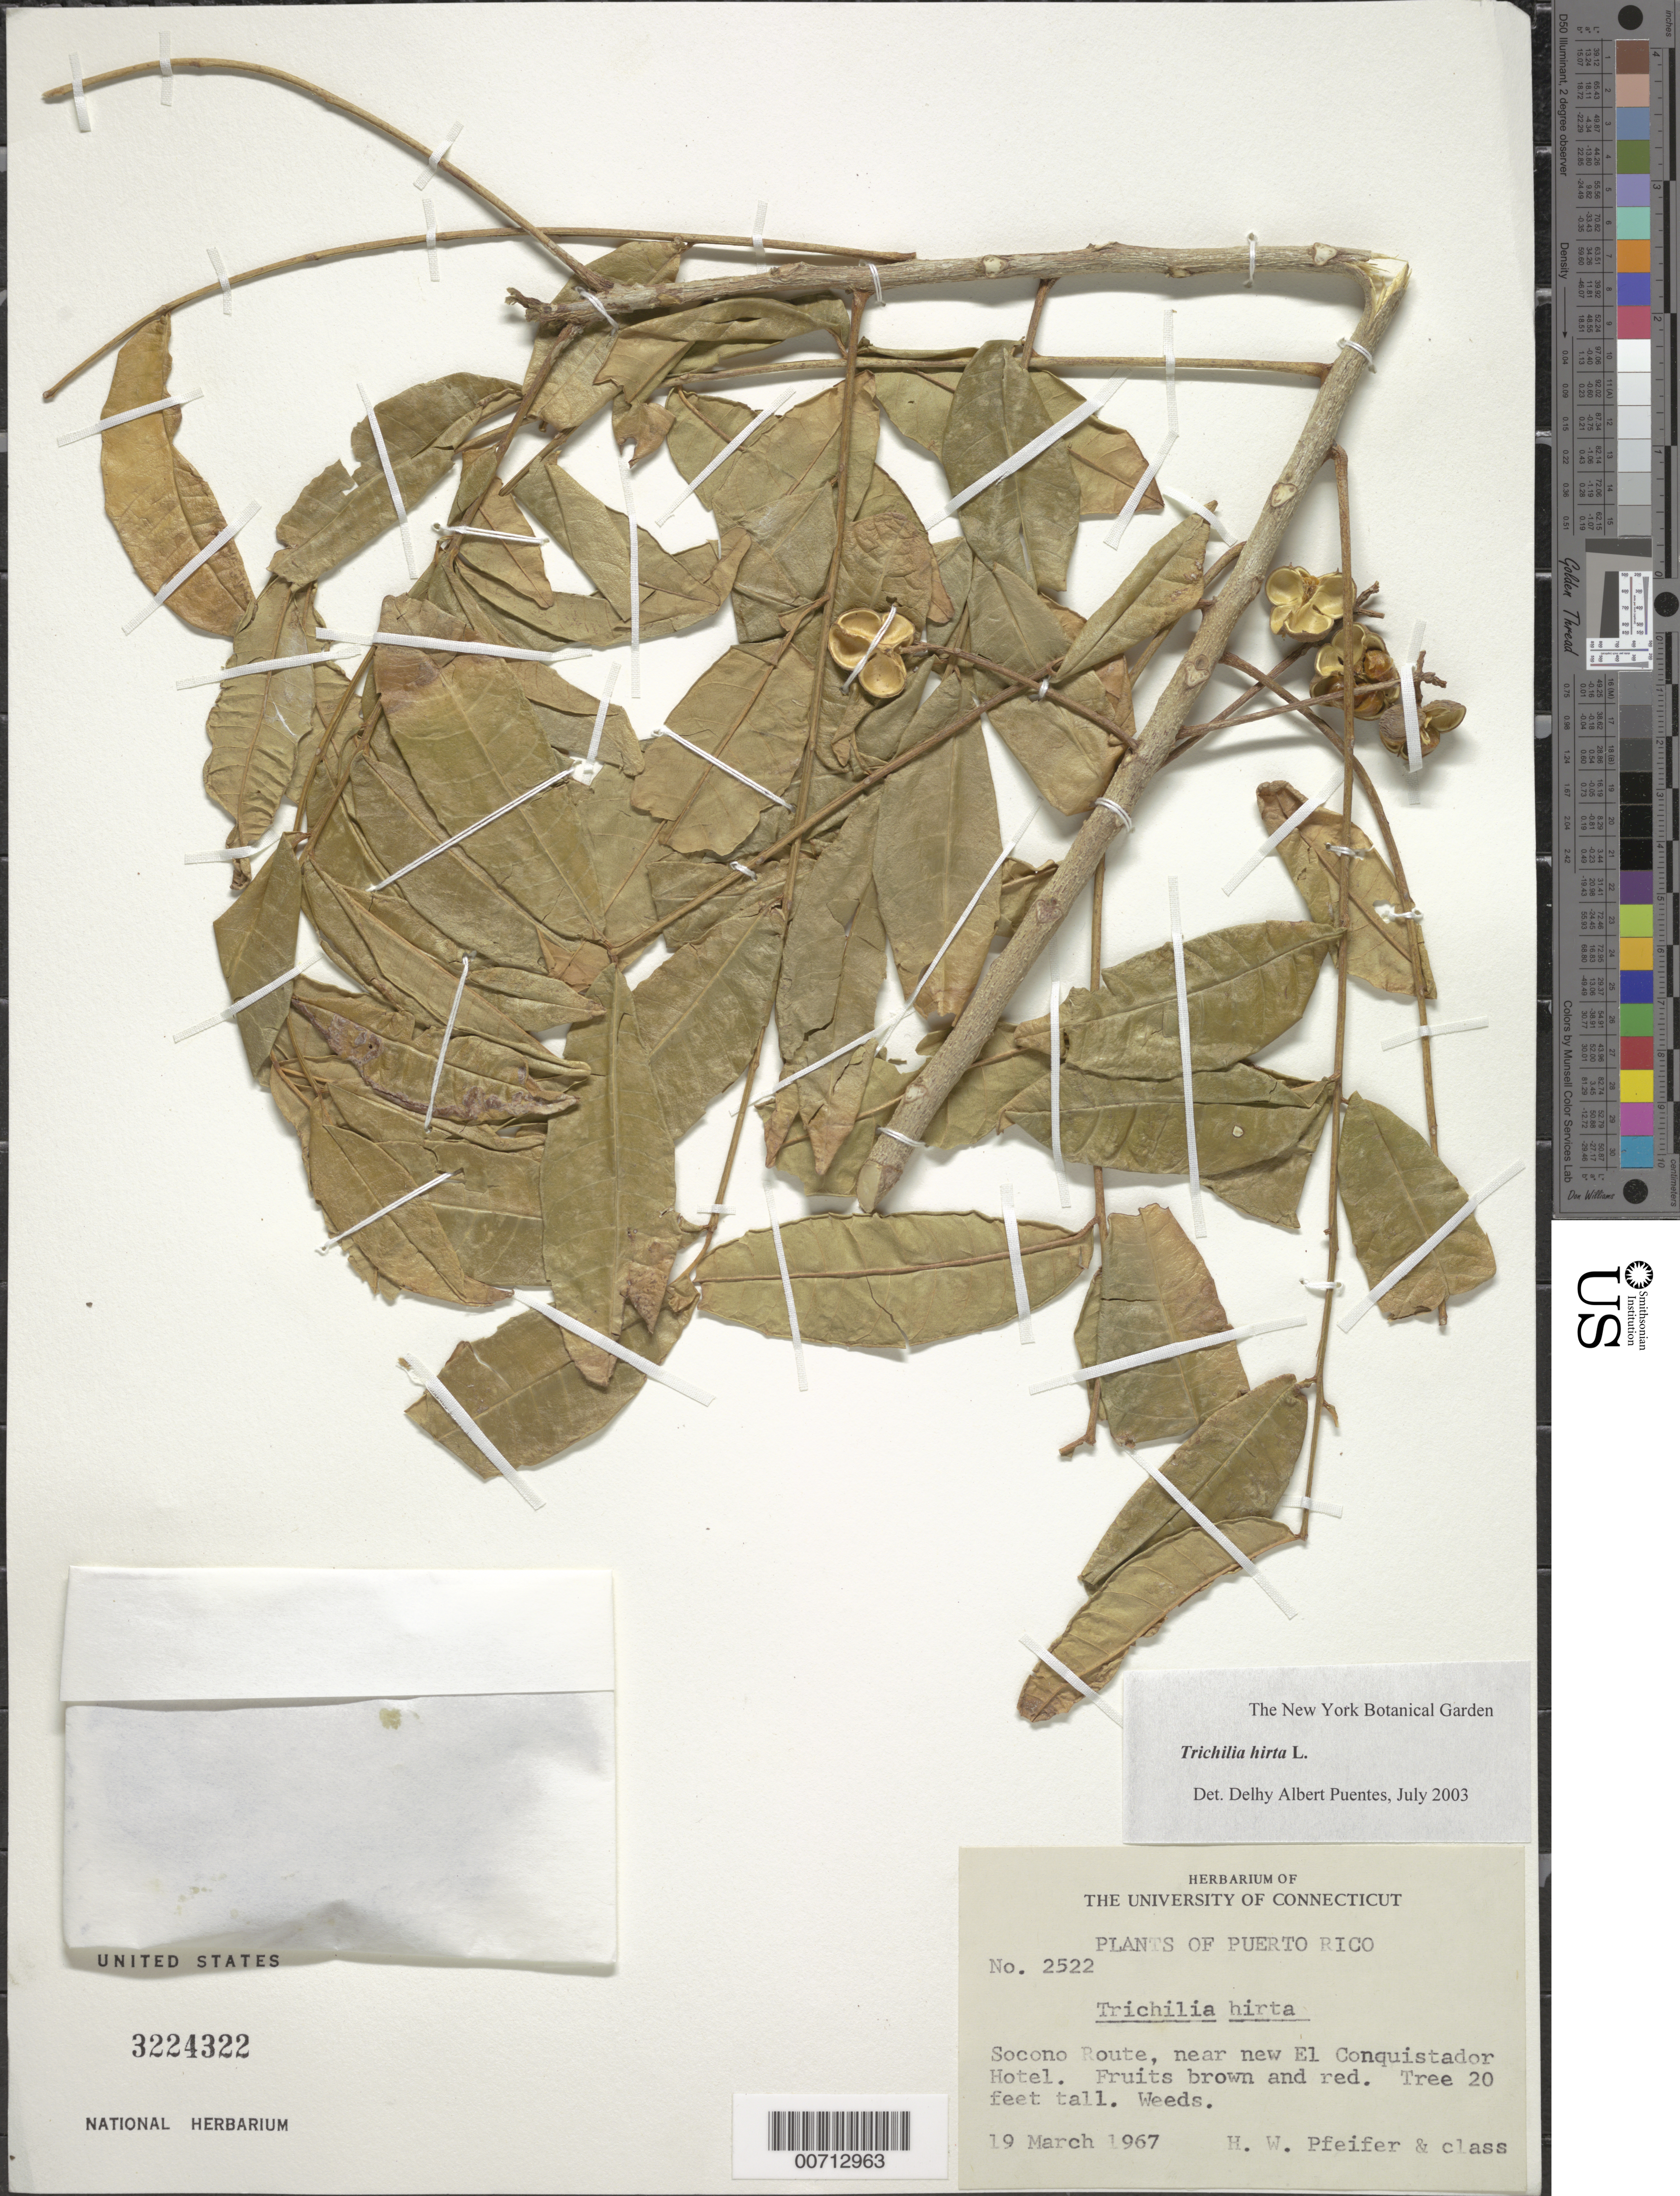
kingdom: Plantae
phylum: Tracheophyta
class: Magnoliopsida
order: Sapindales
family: Meliaceae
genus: Trichilia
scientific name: Trichilia hirta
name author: L.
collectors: H. W. Pfeifer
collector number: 2522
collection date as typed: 19 Mar 1967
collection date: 1967-03-19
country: Puerto Rico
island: Greater Antilles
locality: Socono Rte, near new El Conquistador Hotel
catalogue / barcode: US 3224322